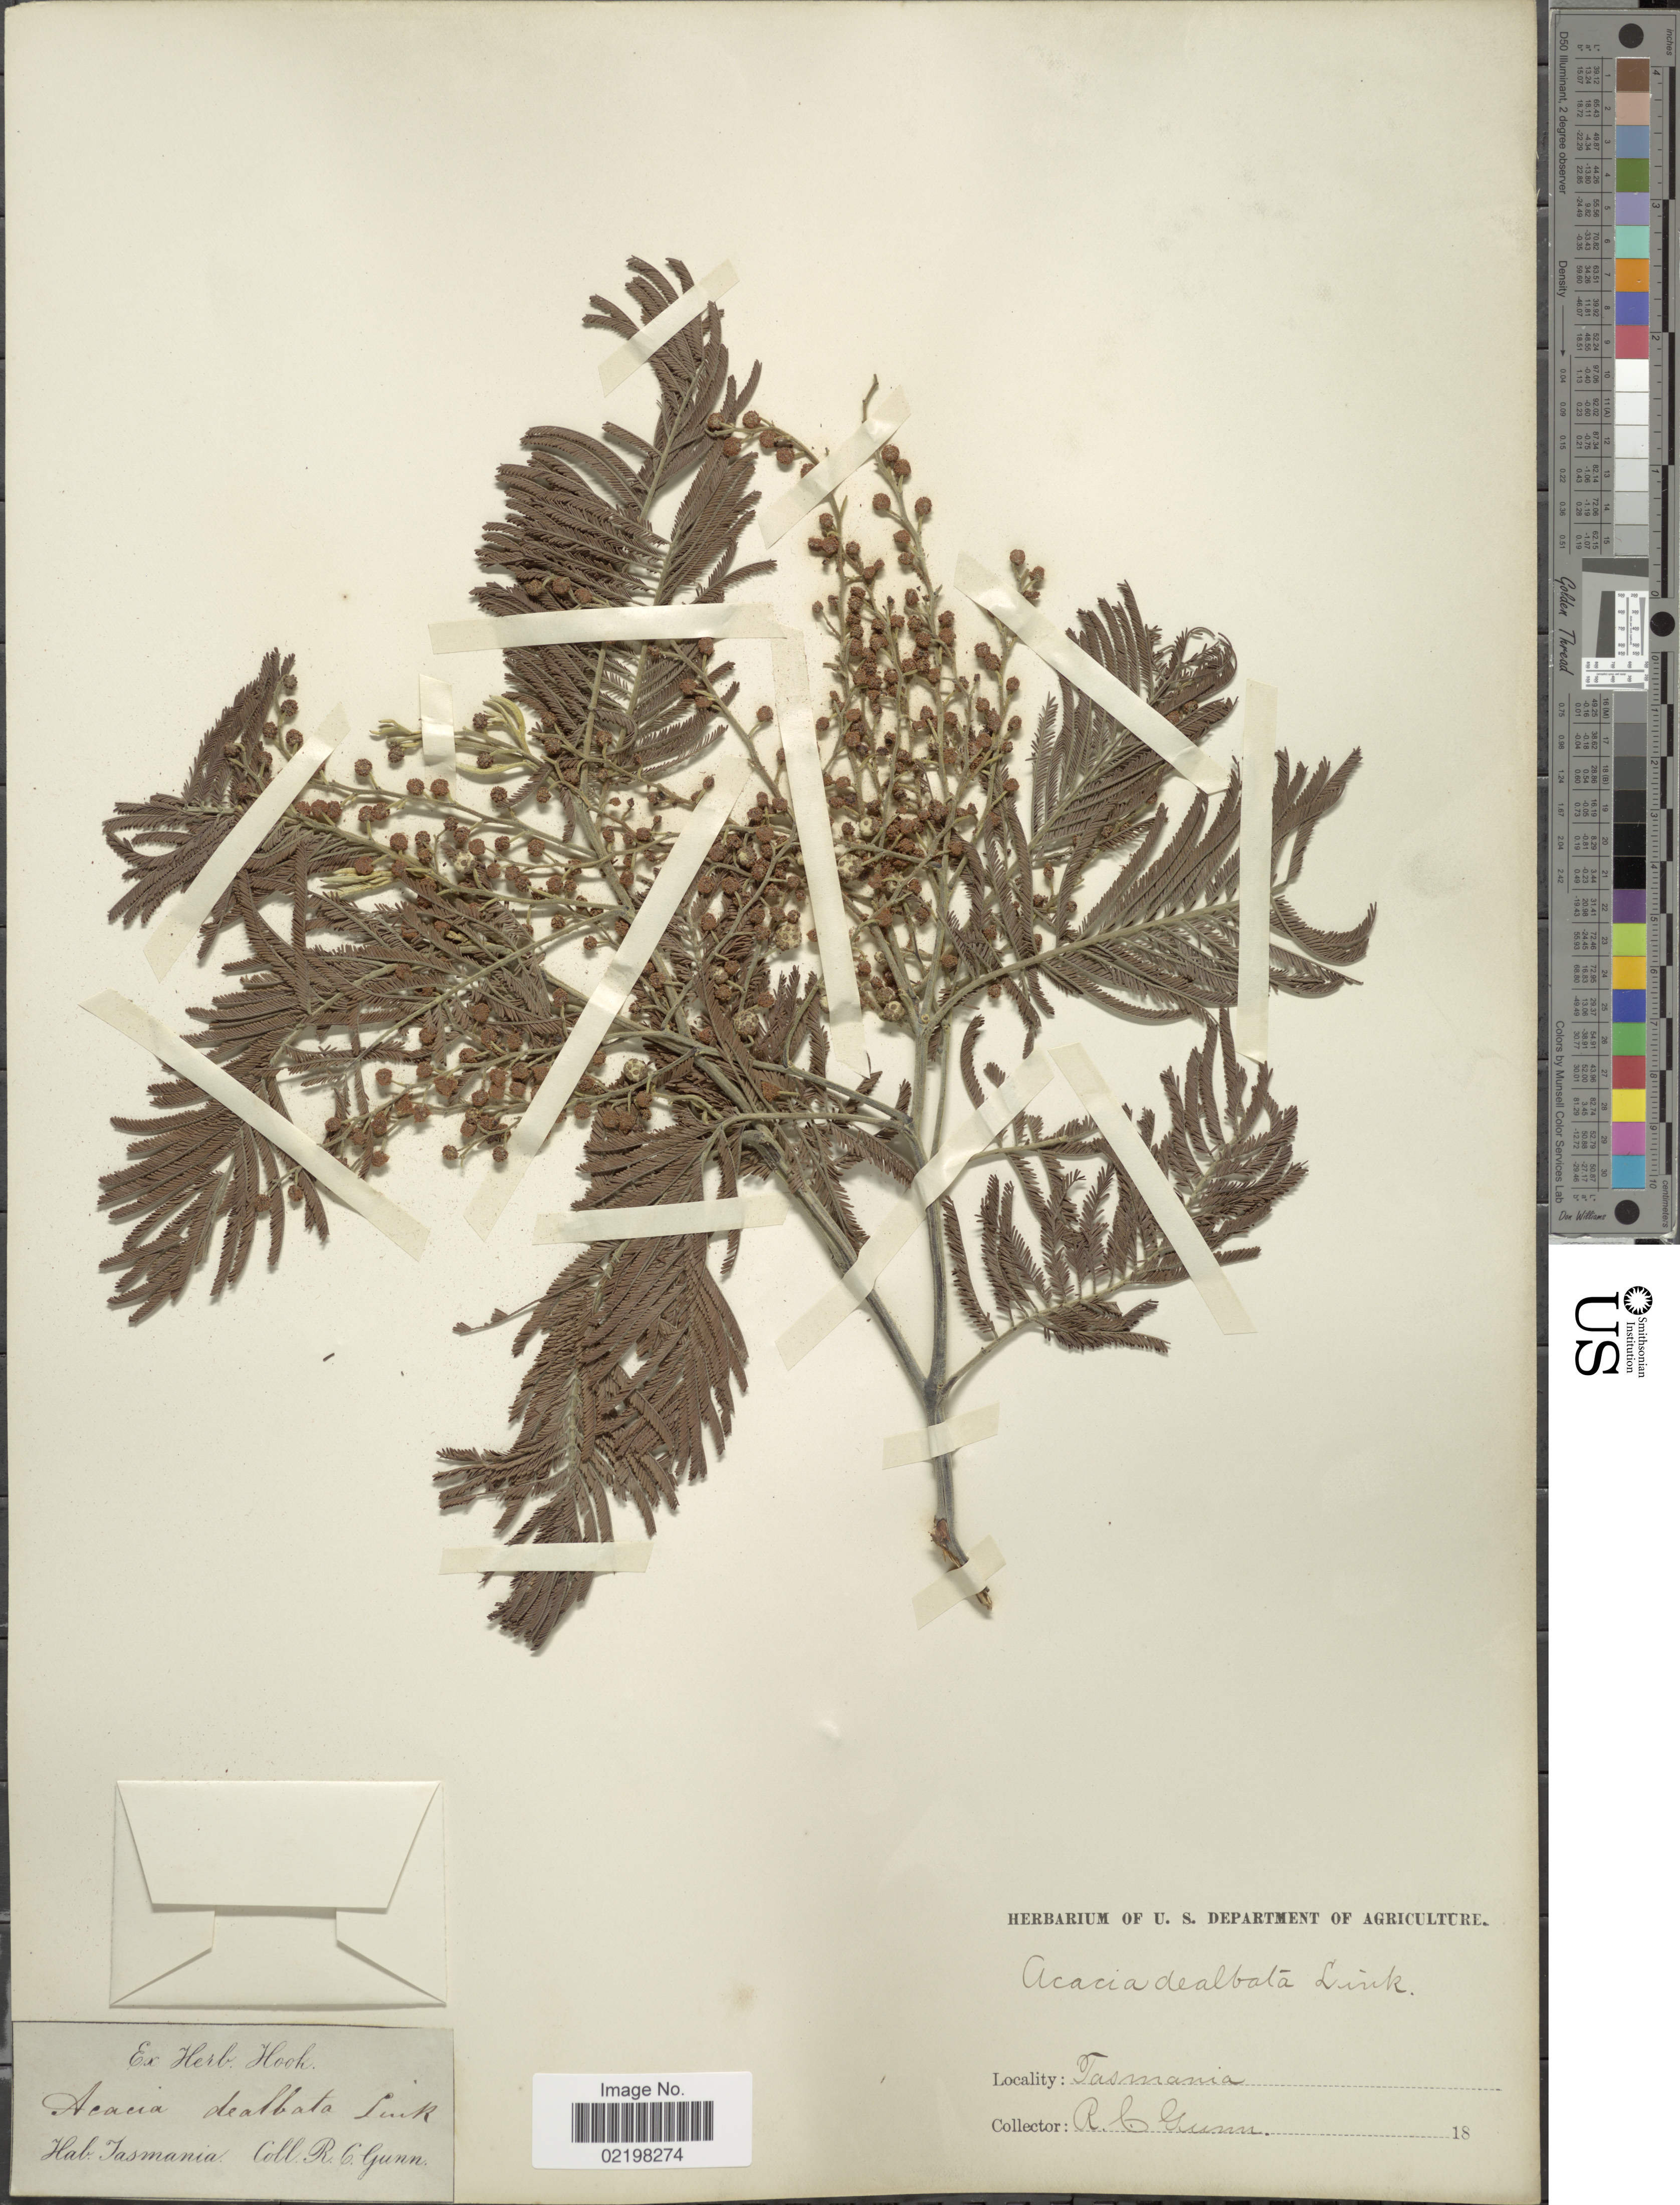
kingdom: Plantae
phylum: Tracheophyta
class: Magnoliopsida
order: Fabales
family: Fabaceae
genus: Acacia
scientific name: Acacia decurrens var. dealbata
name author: (Link) Maiden ex F. Muell.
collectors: R. Gunn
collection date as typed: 18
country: Australia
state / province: Tasmania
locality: Tasmania.